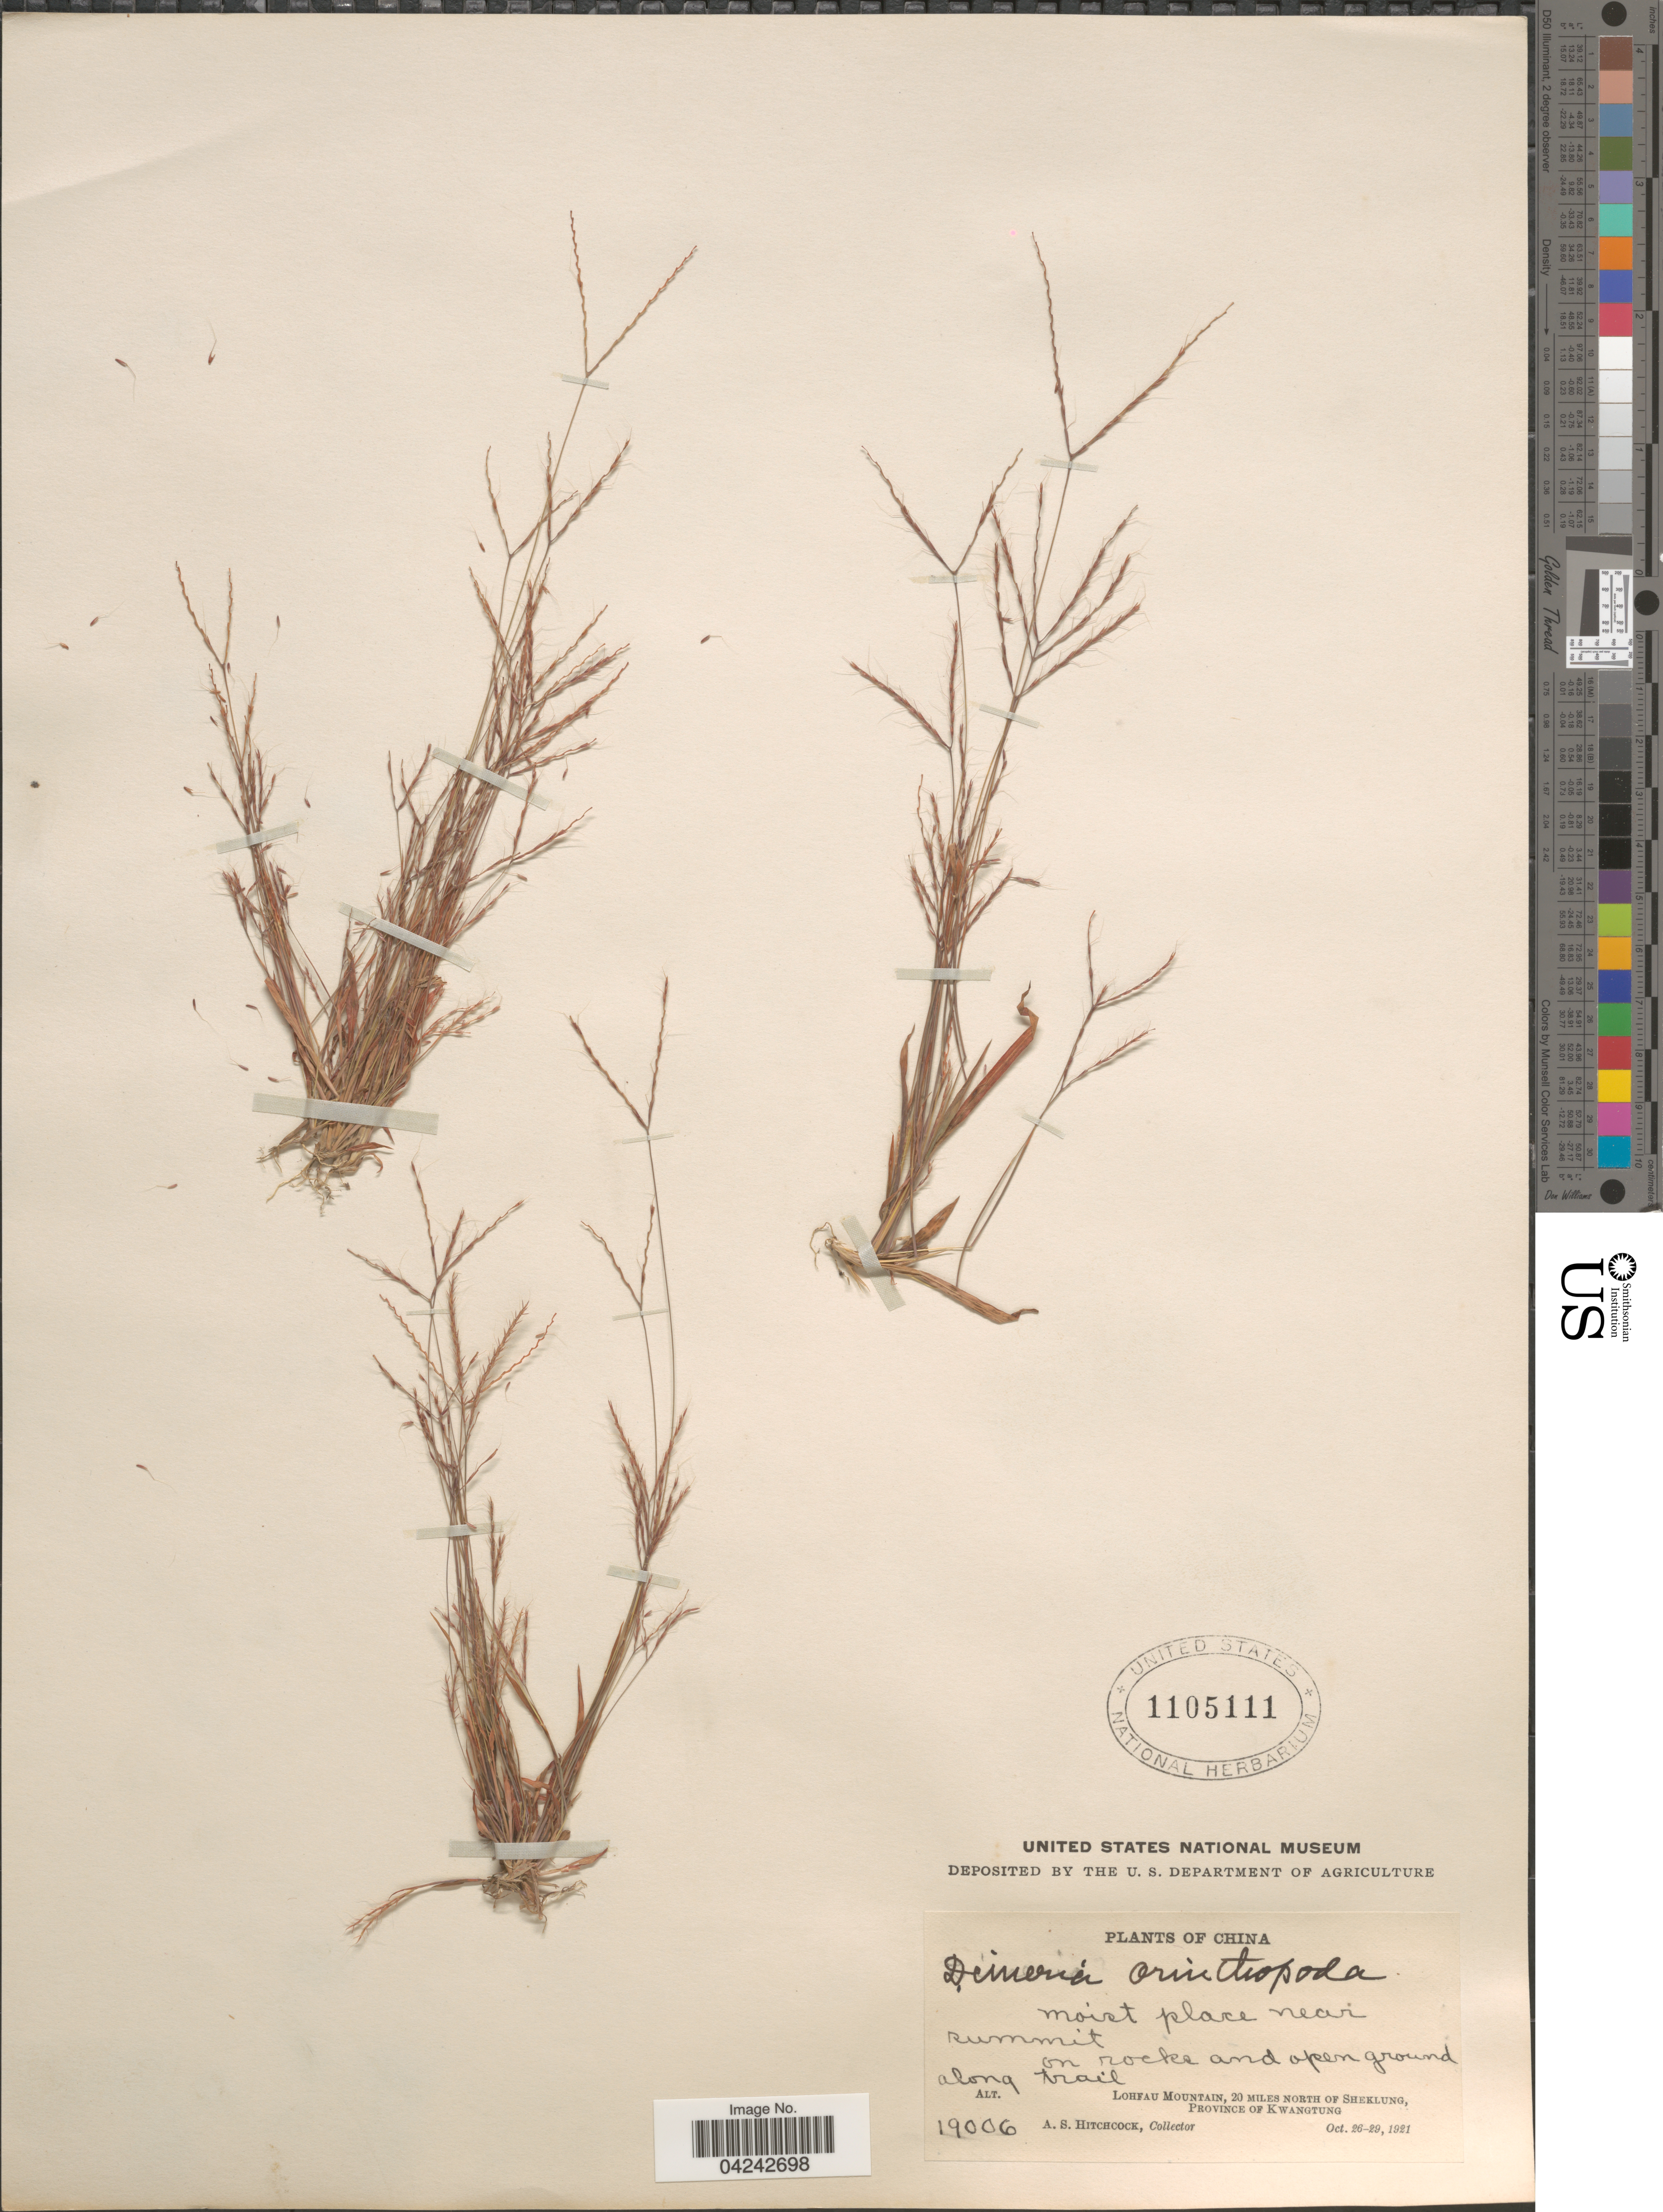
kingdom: Plantae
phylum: Tracheophyta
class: Liliopsida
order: Poales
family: Poaceae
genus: Dimeria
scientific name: Dimeria ornithopoda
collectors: A. S. Hitchcock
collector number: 19006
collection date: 1921-10-26/1921-10-29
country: China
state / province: Guangdong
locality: Lohfau Mountain, 20 miles north of Sheklung, Province of Kwangtung.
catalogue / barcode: US 1105111